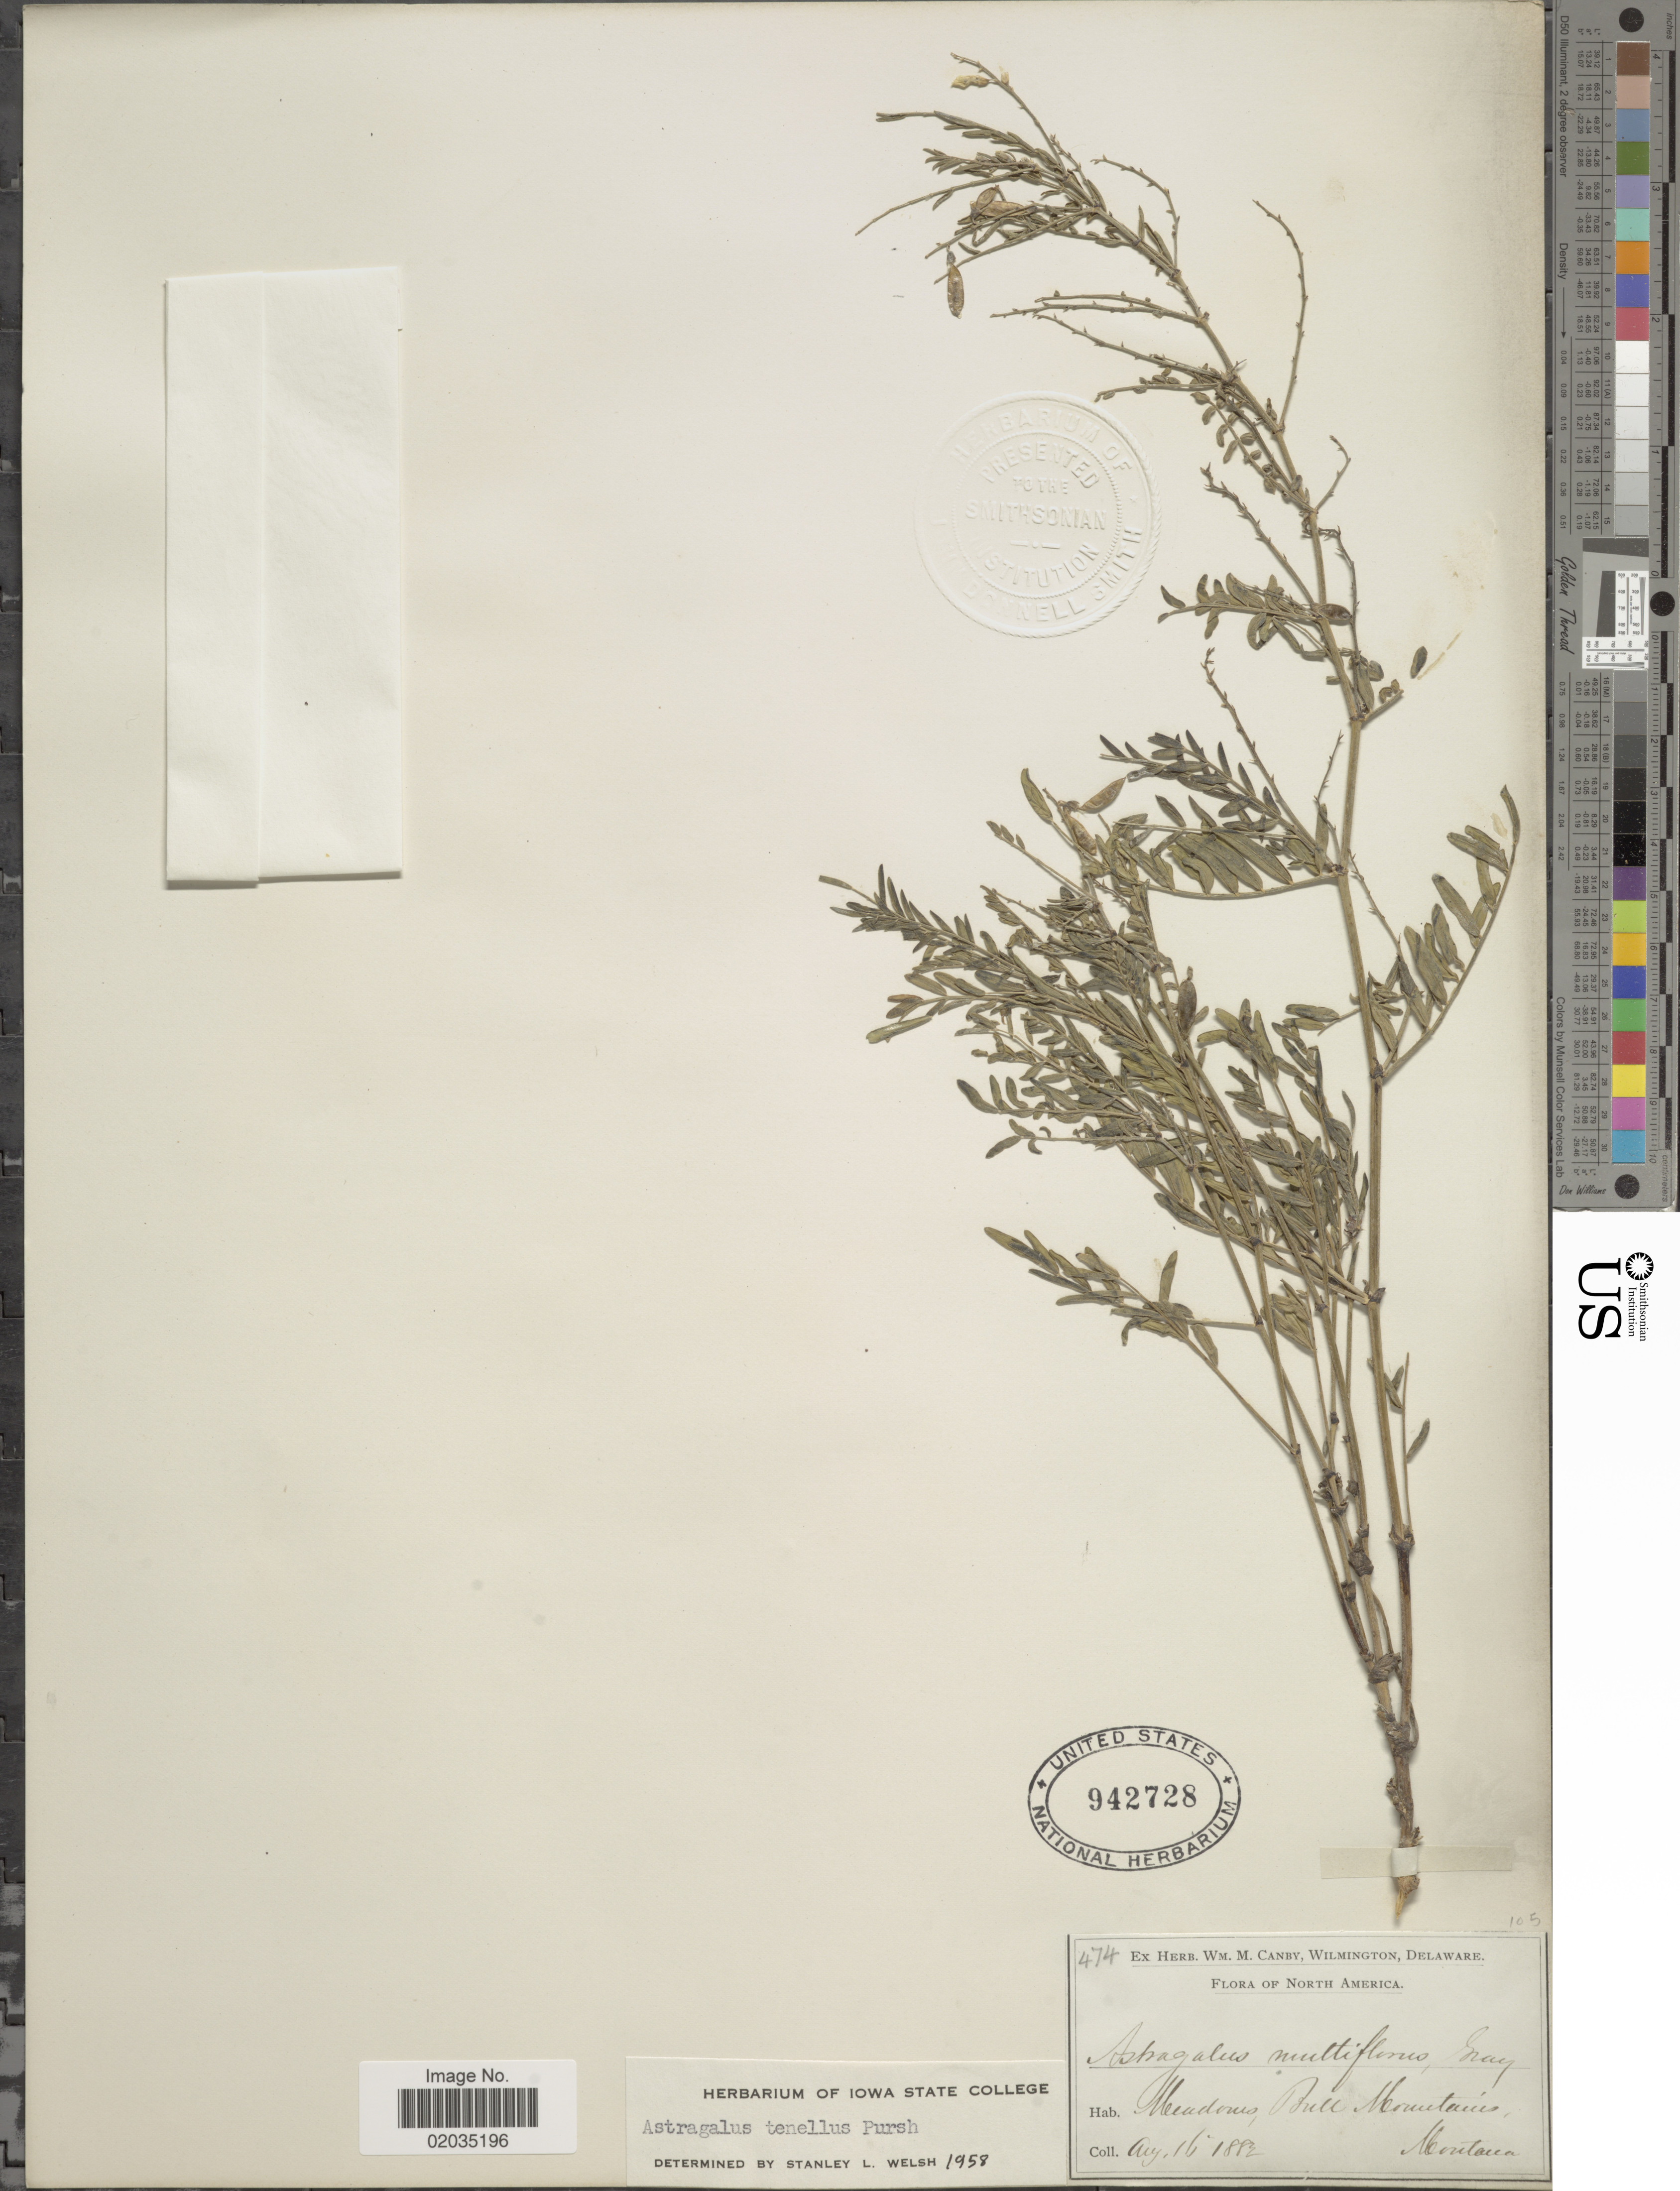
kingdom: Plantae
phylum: Tracheophyta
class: Magnoliopsida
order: Fabales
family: Fabaceae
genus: Astragalus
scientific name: Astragalus tenellus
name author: Pursh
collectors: ex herb. W.M. Canby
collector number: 474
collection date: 1882-08-16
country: United States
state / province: Montana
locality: Meadows Bull Mountains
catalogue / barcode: US 942728